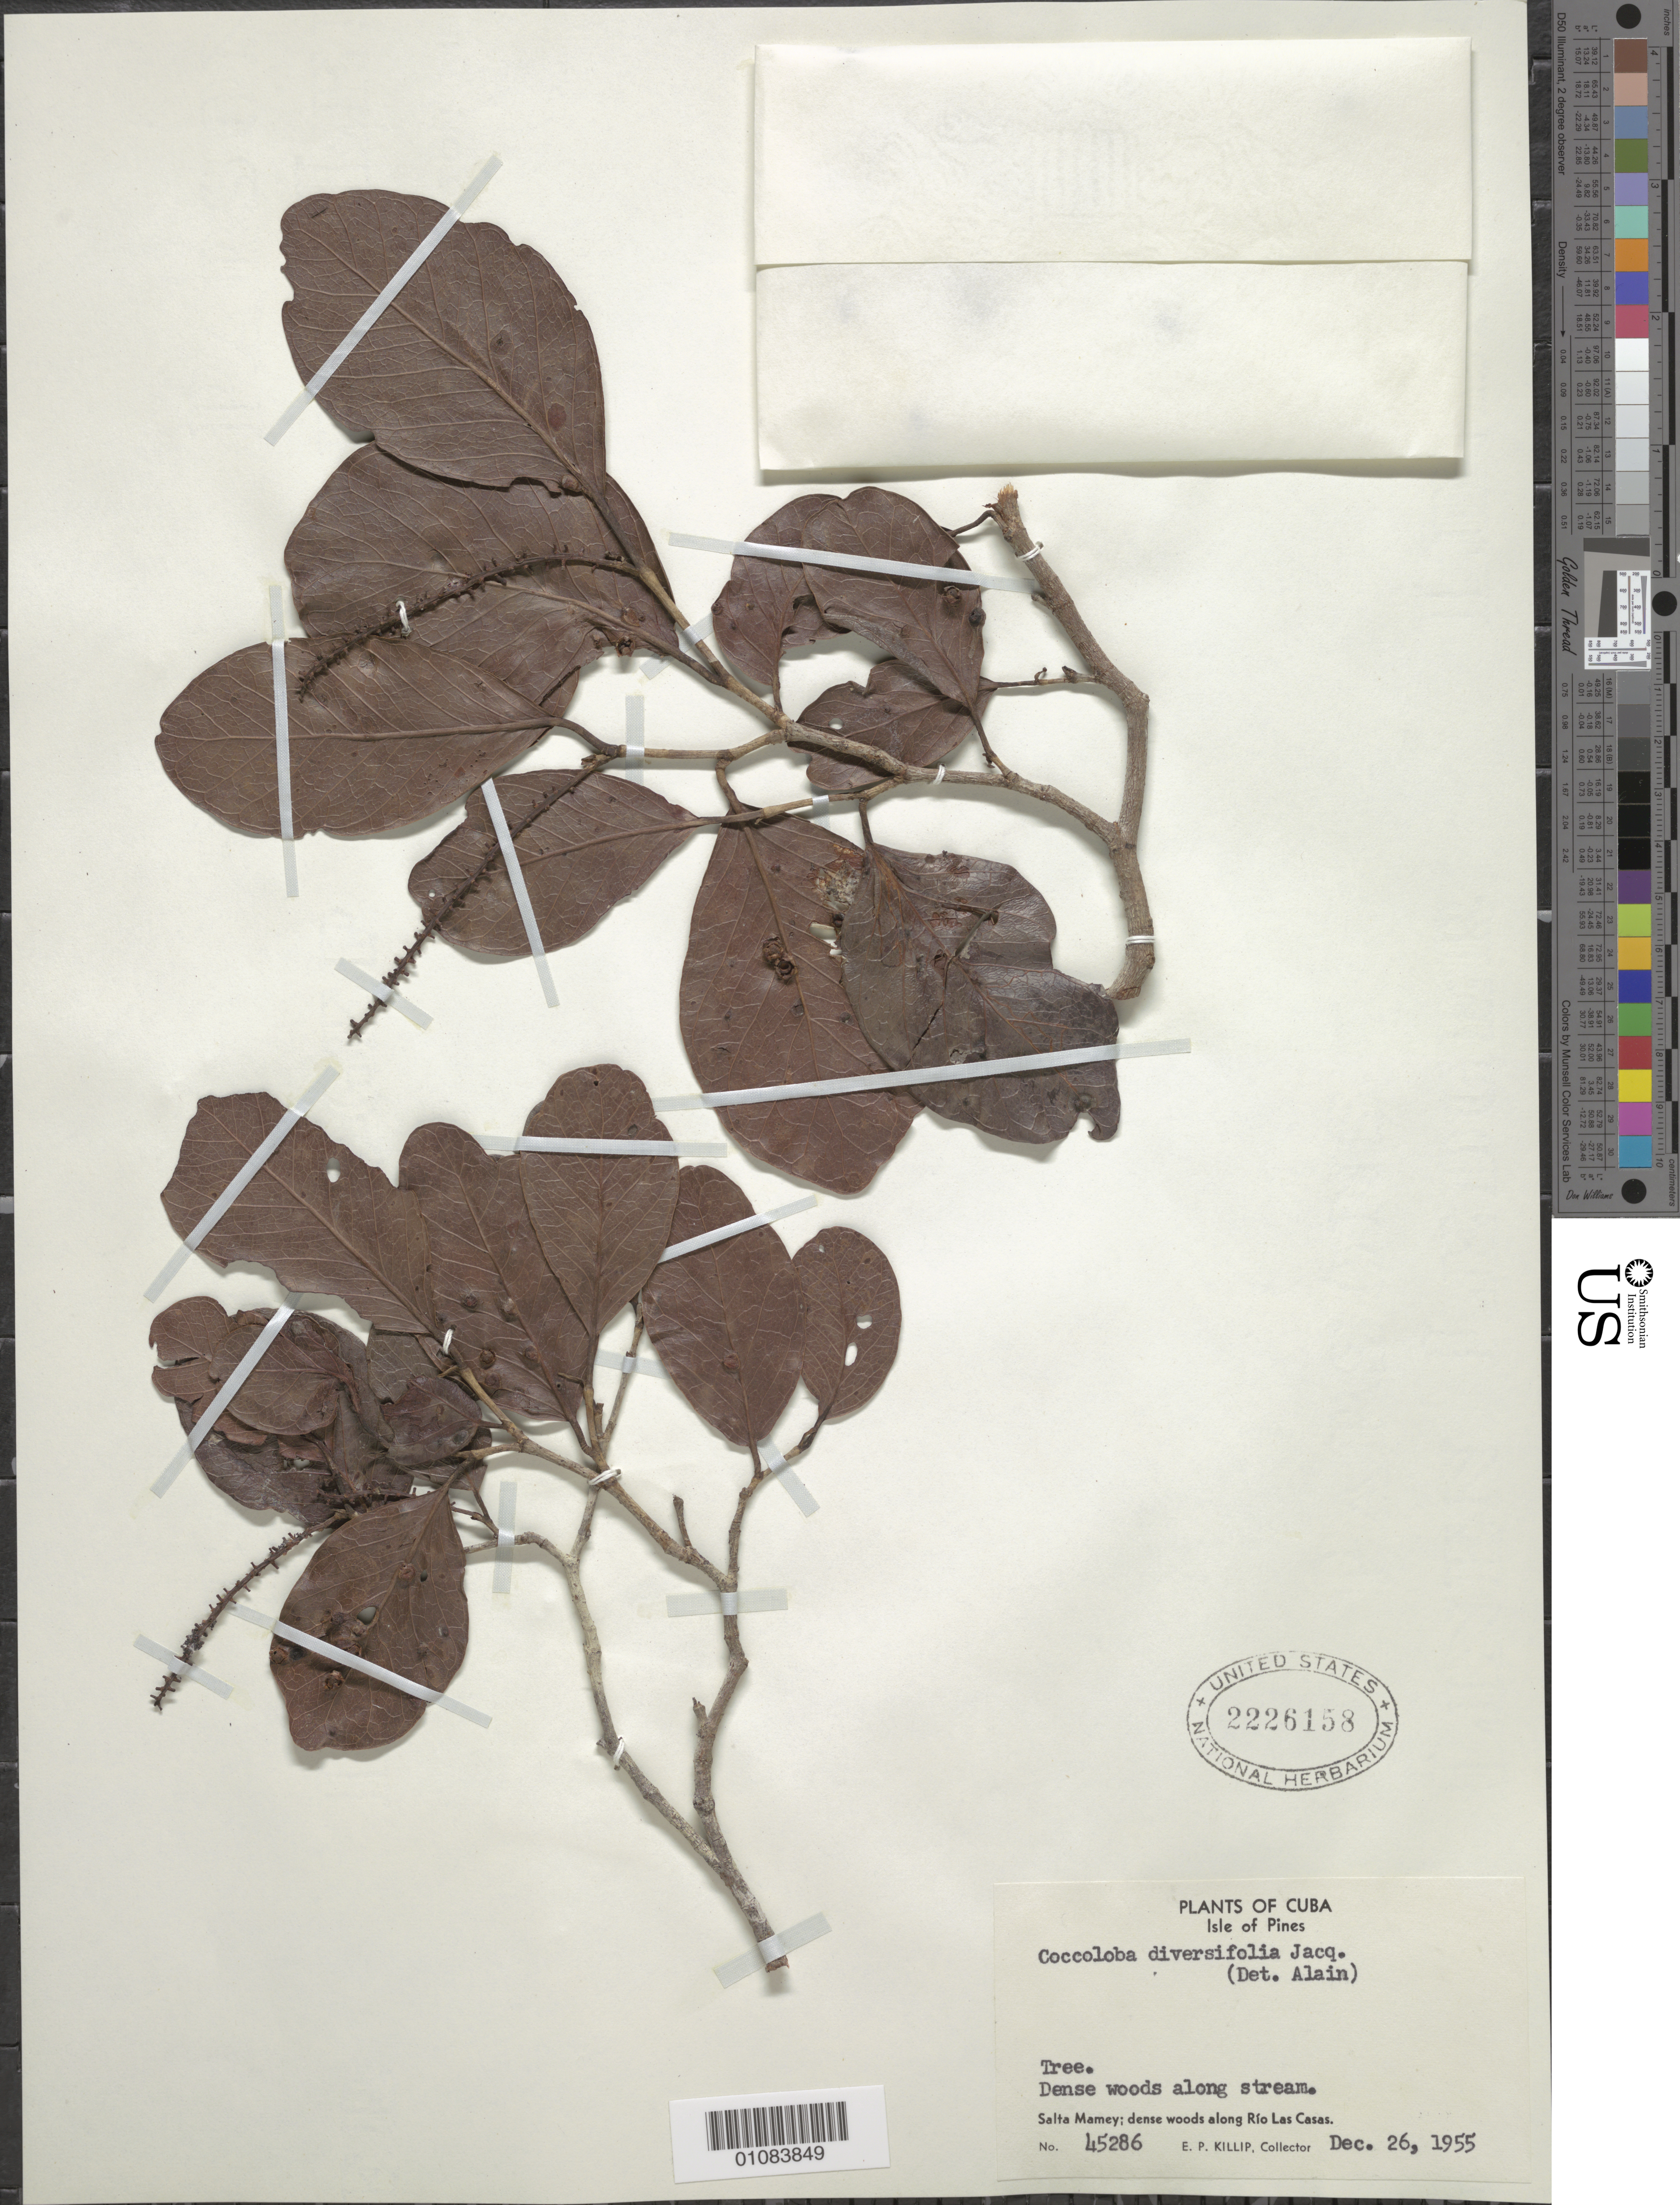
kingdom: Plantae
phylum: Tracheophyta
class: Magnoliopsida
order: Caryophyllales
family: Polygonaceae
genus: Coccoloba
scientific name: Coccoloba diversifolia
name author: Jacq.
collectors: E. P. Killip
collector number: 45286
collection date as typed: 26 Dec 1955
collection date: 1955-12-26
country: Cuba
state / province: Isla de La Juventud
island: Isla de la Juventud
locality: Salta Mamey; dense woods along Rio Las casas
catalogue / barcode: US 2226158